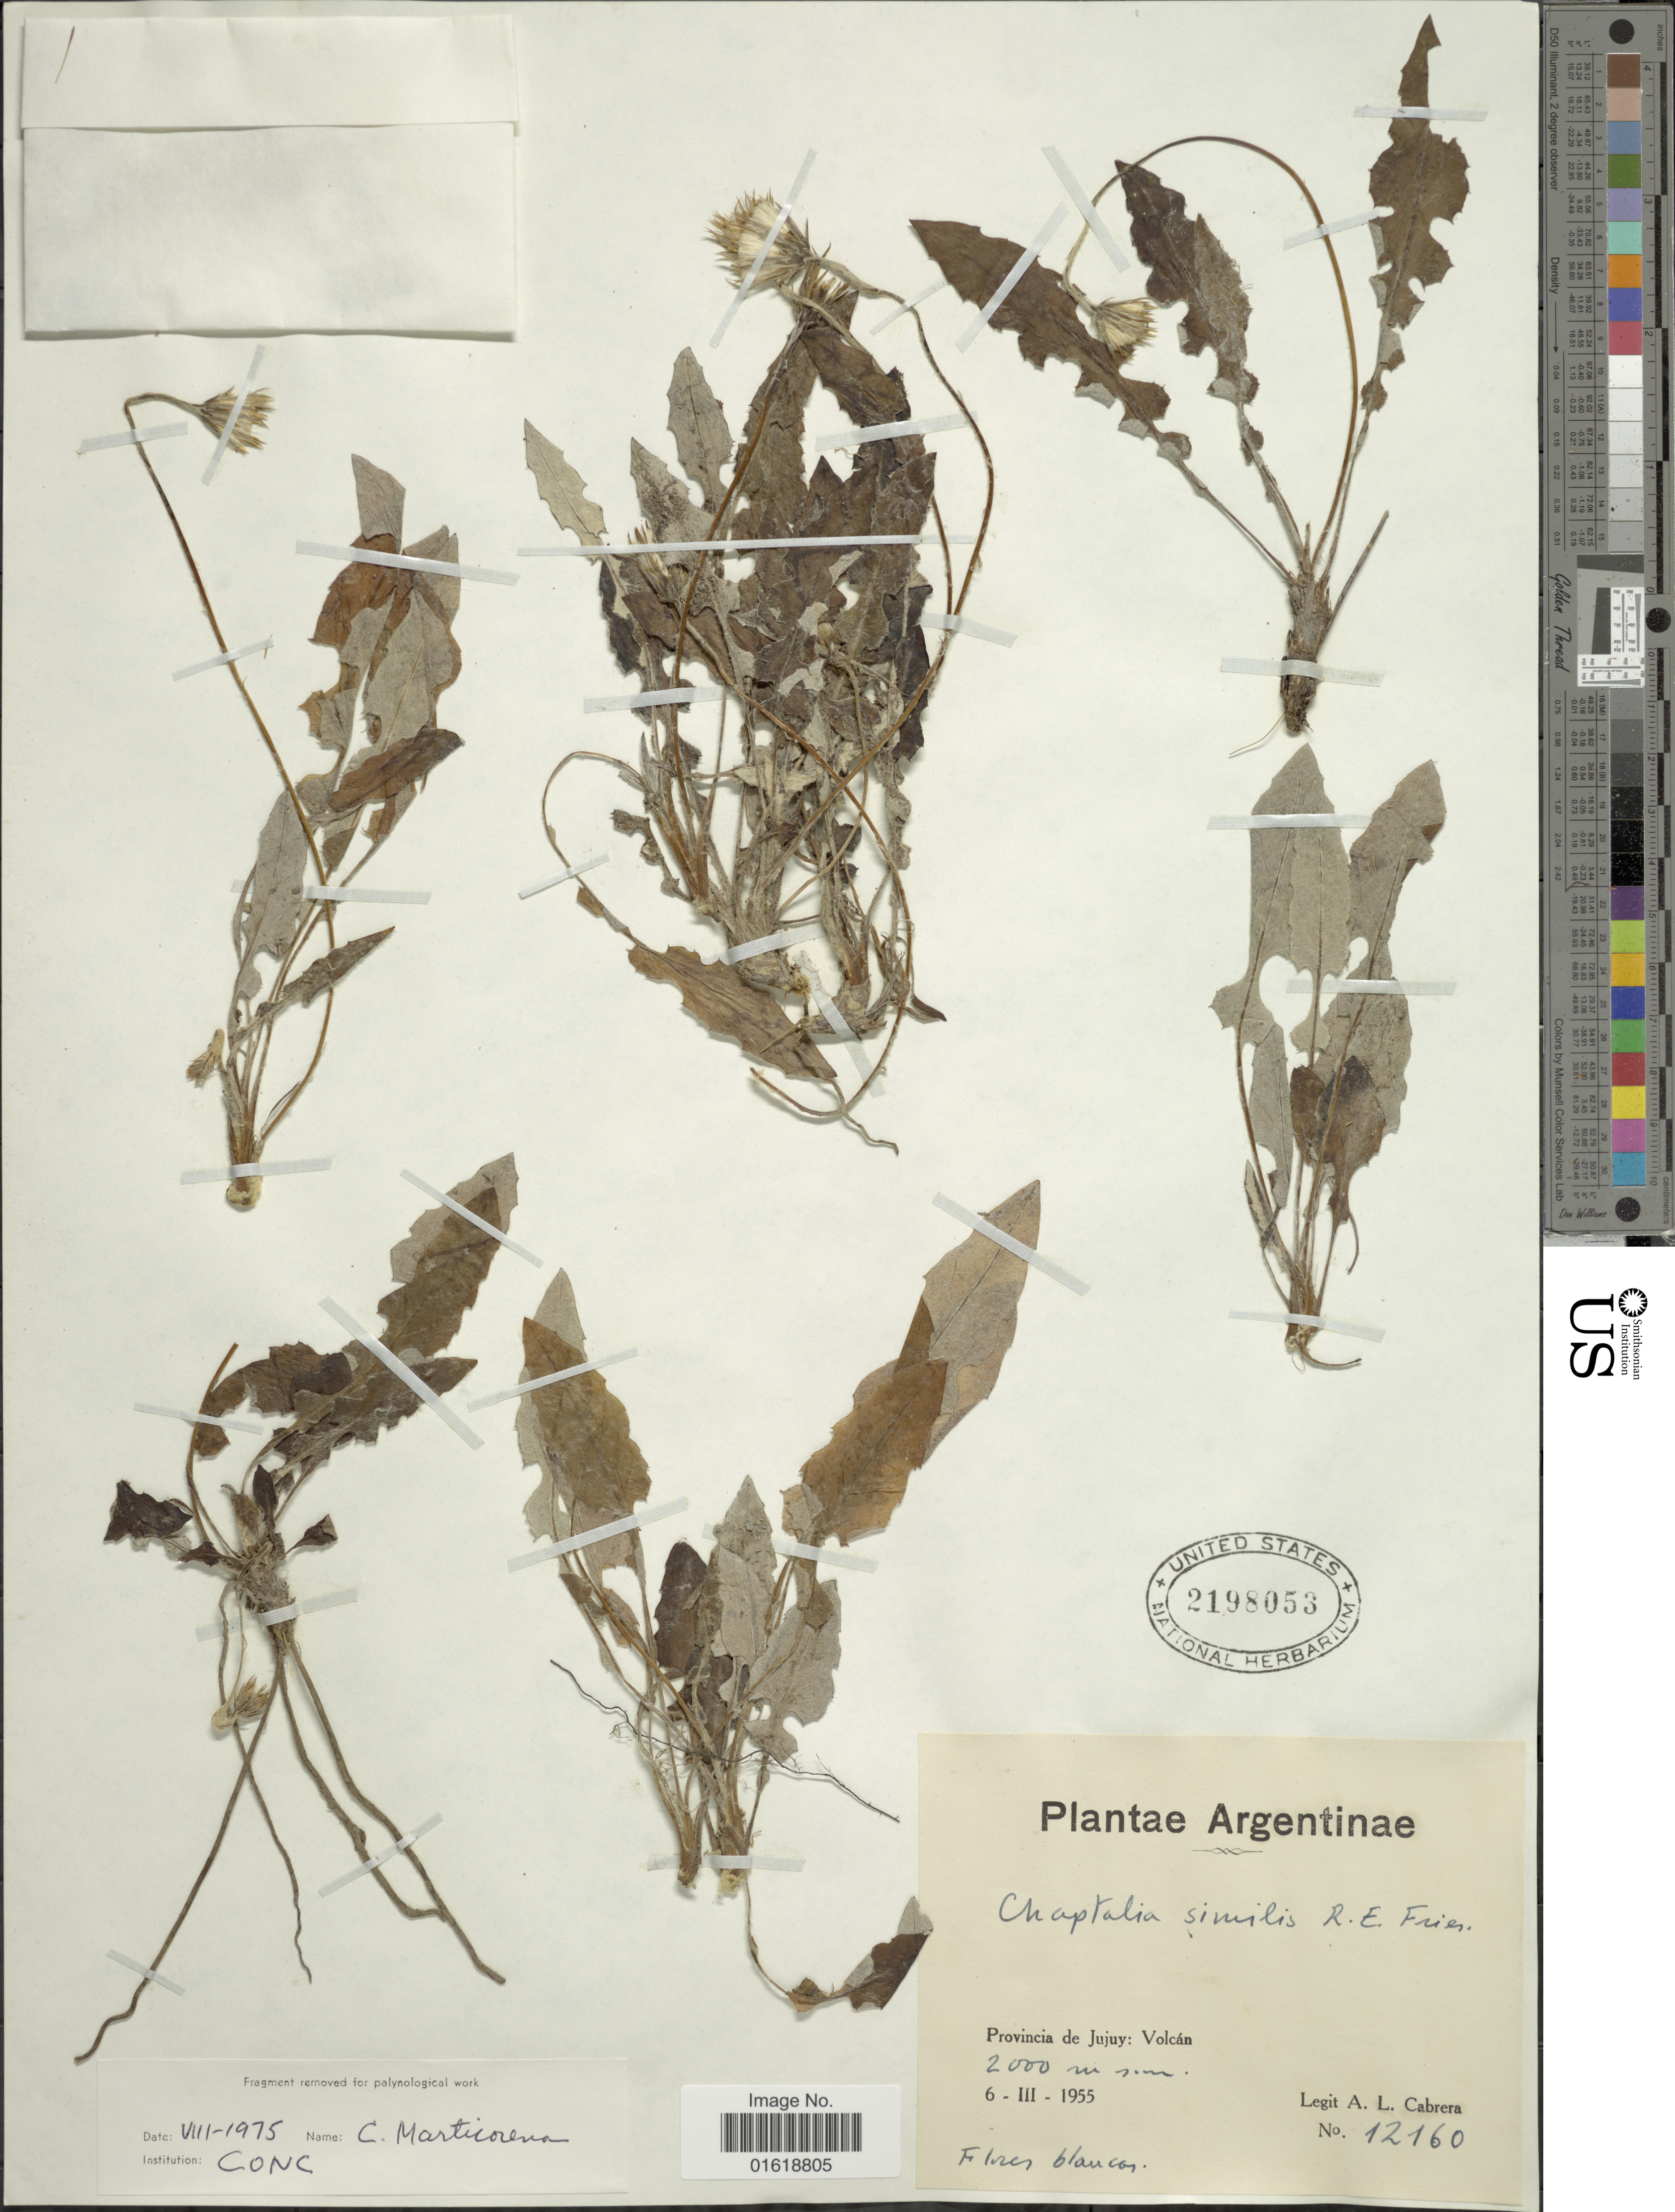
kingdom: Plantae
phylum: Tracheophyta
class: Magnoliopsida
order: Asterales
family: Asteraceae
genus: Chaptalia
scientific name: Chaptalia similis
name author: R.E. Fr.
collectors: A. L. Cabrera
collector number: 12160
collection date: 1955-03-06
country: Argentina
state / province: Jujuy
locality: Volcán.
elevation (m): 2000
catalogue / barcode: US 2198053